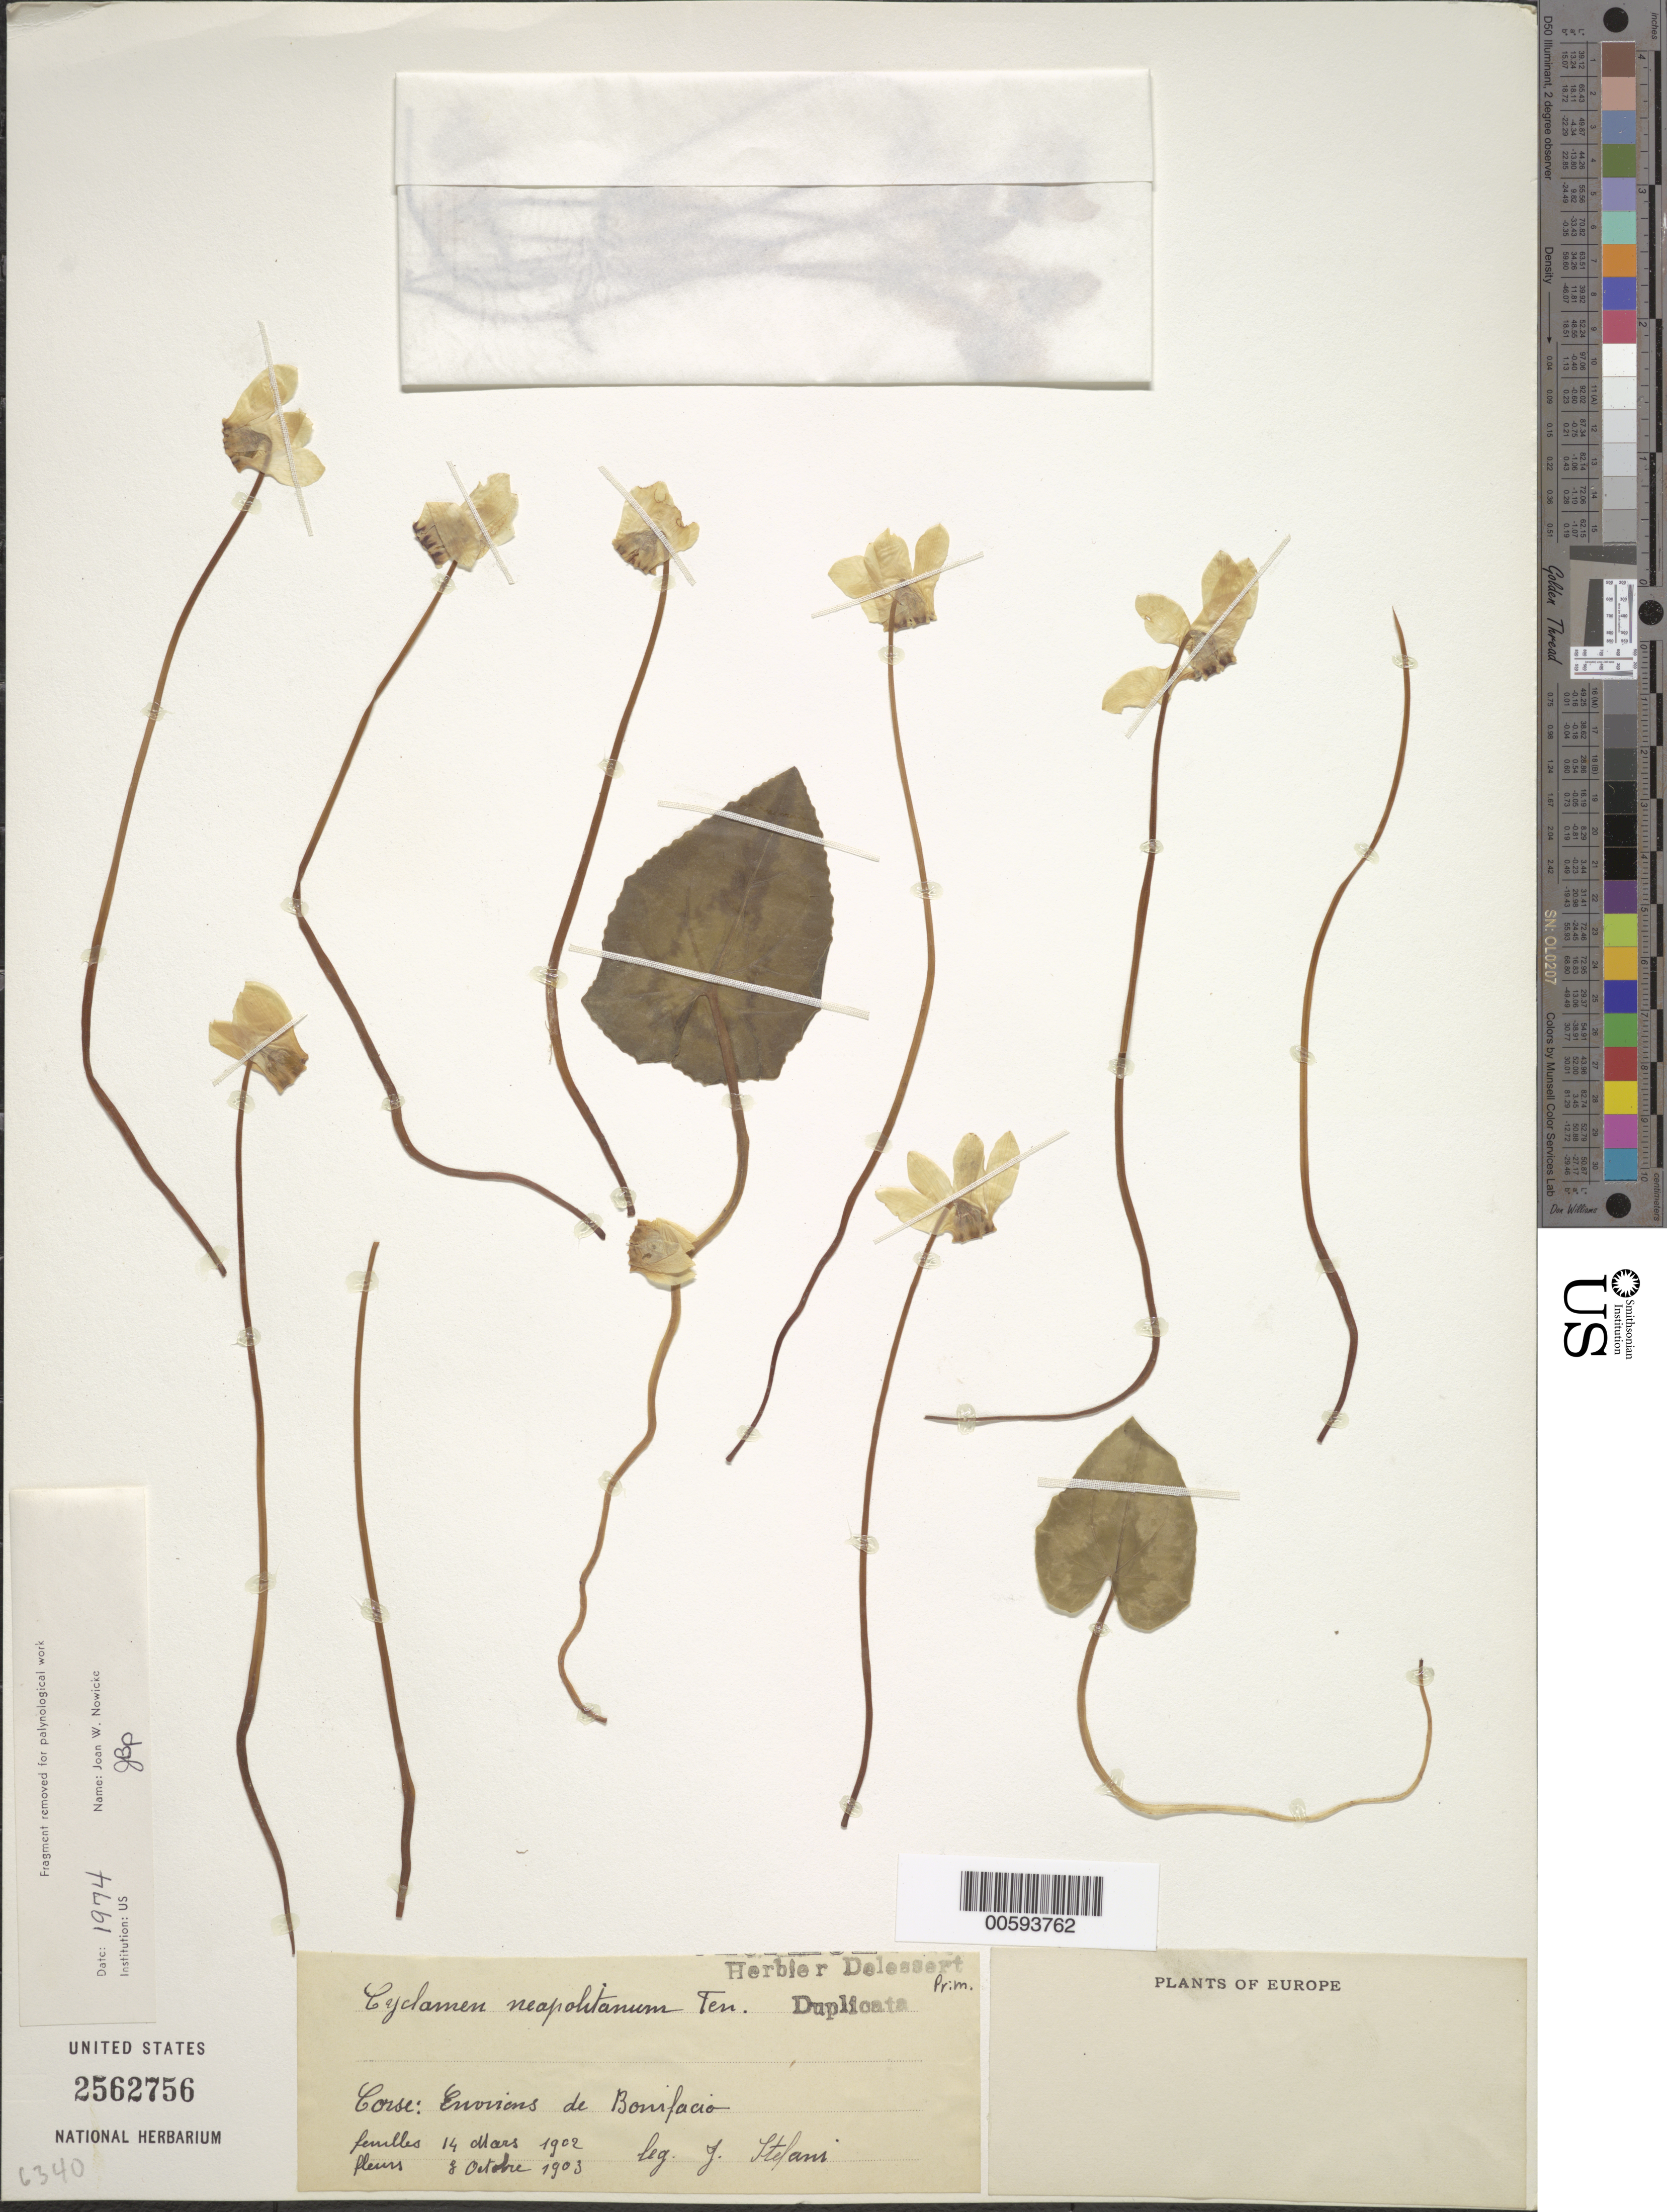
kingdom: Plantae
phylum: Tracheophyta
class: Magnoliopsida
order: Ericales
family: Primulaceae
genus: Cyclamen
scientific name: Cyclamen neapolitanum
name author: Ten.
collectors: J. Stefani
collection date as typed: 14 Mar 1902 to 08 Oct 1903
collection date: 1902-03-14/1903-10-08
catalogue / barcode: US 2562756